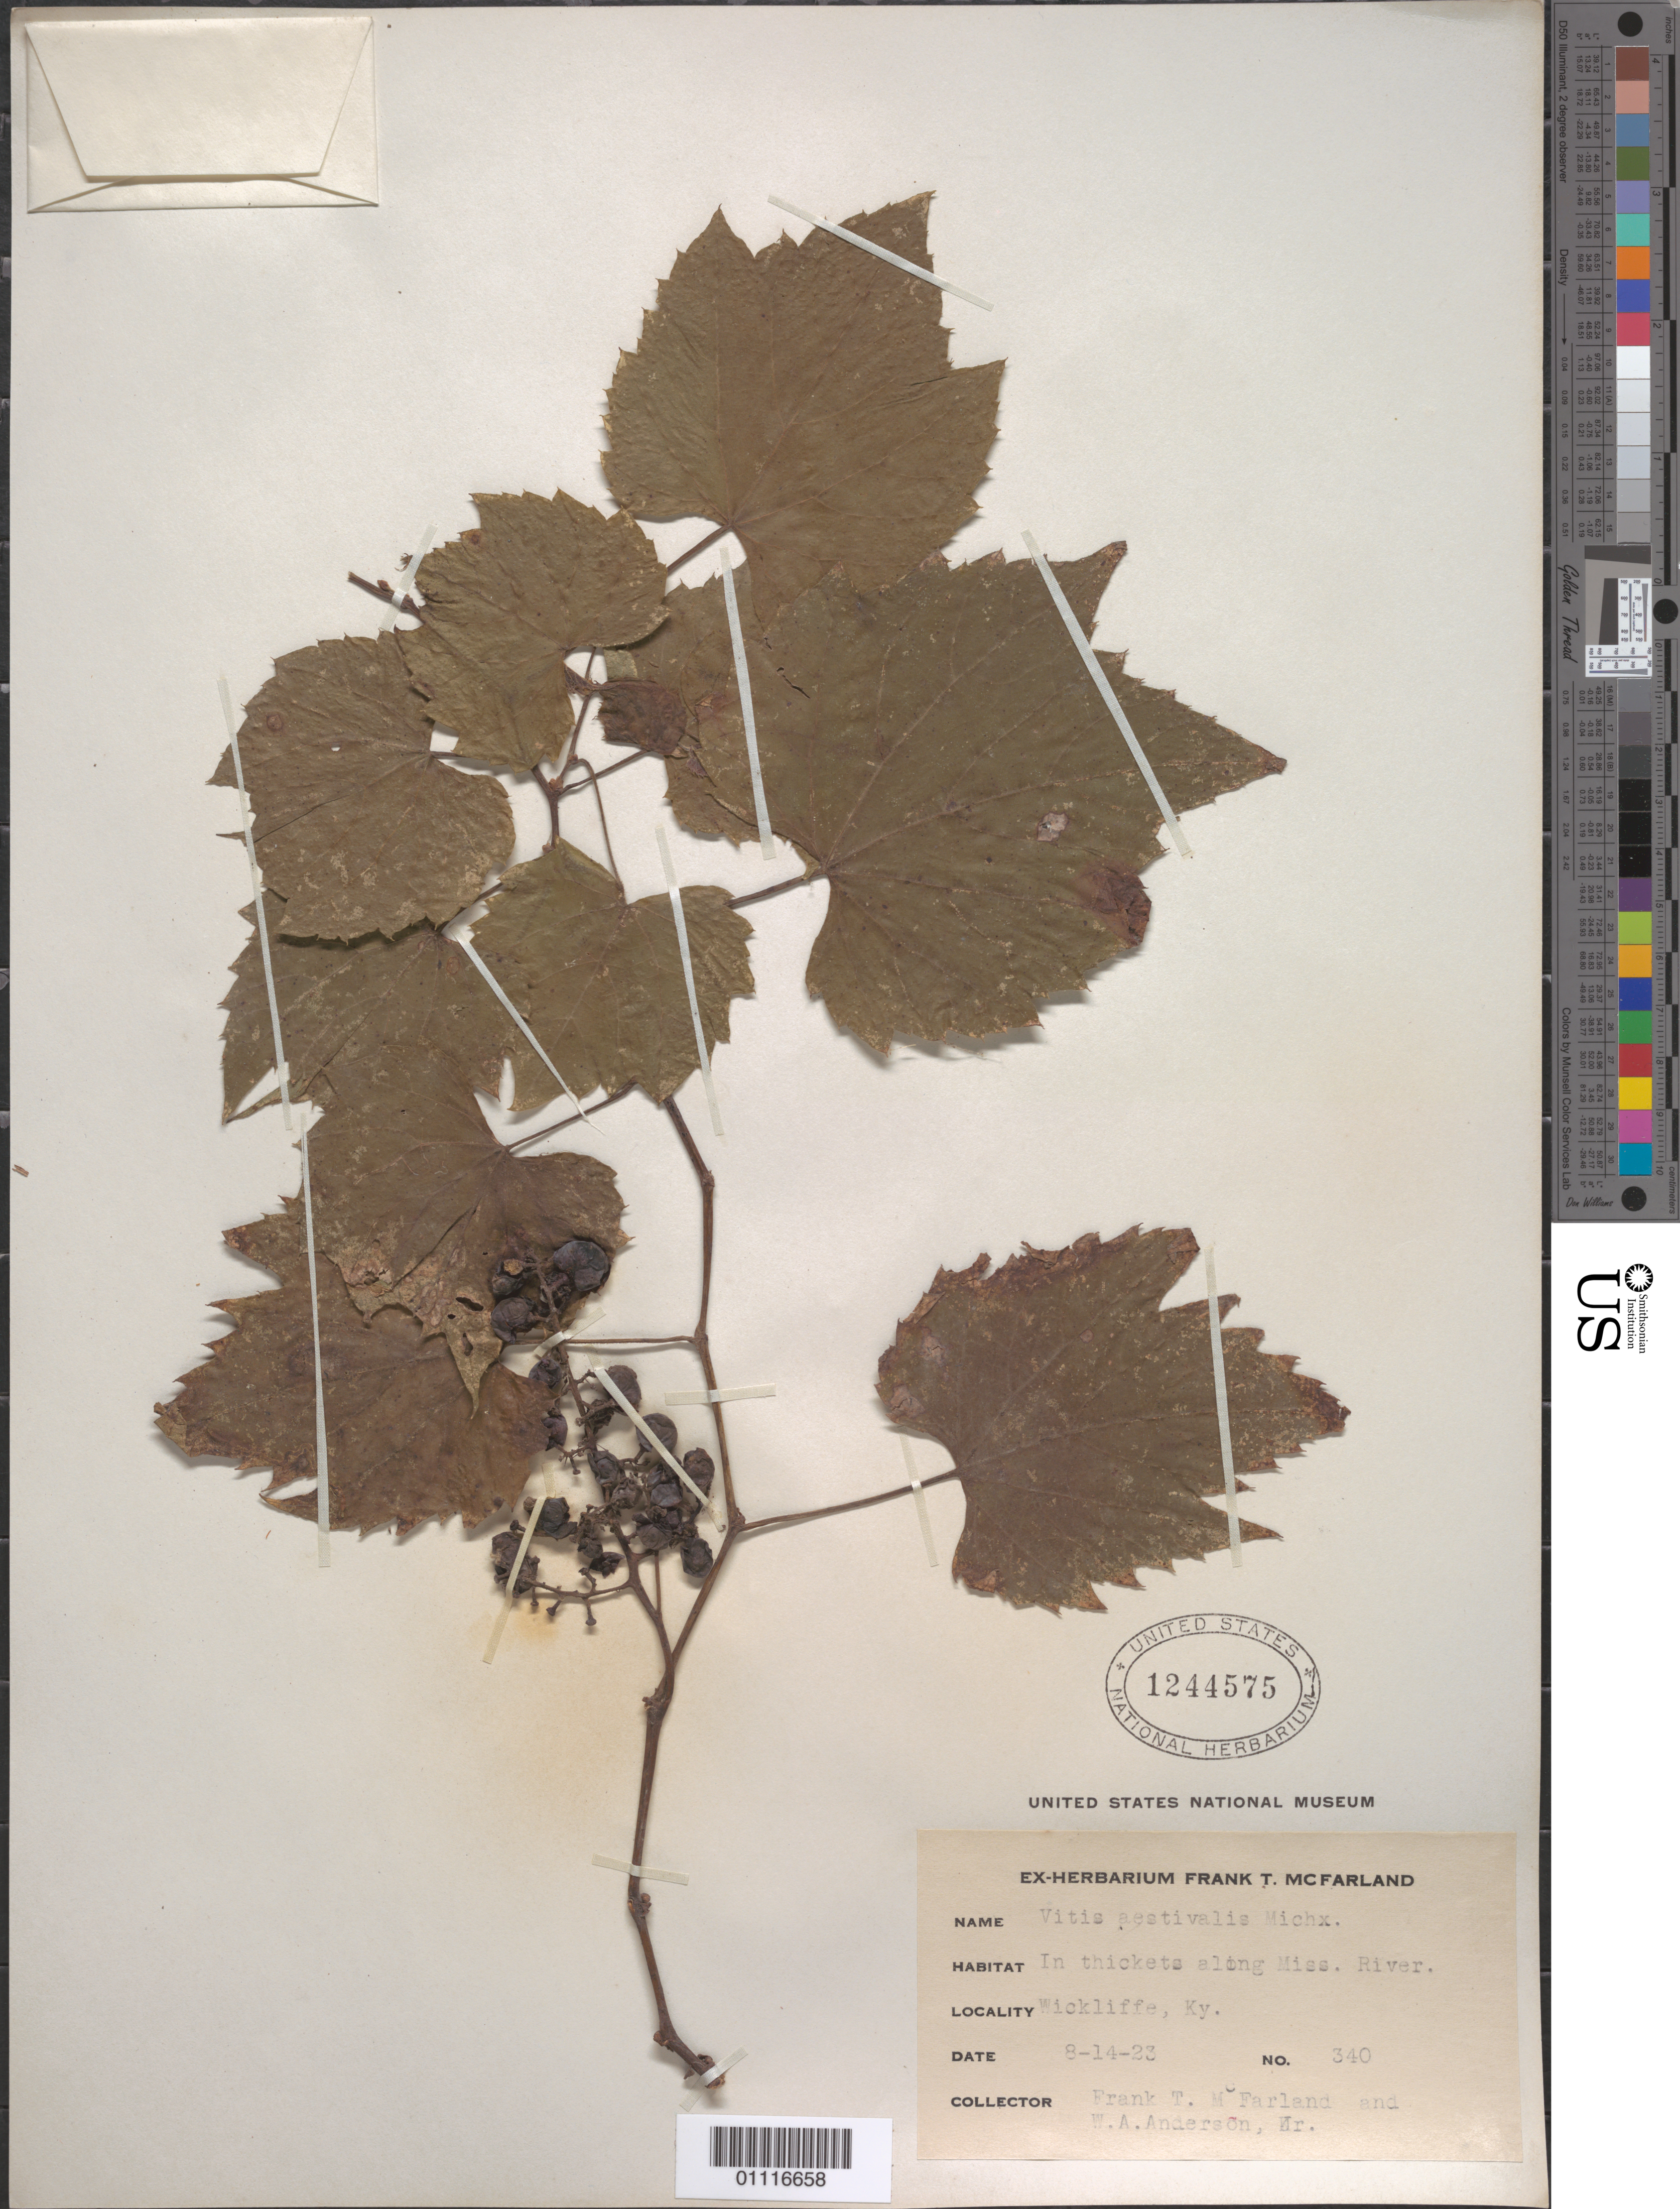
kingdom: Plantae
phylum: Tracheophyta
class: Magnoliopsida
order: Vitales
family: Vitaceae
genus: Vitis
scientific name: Vitis aestivalis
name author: Michx.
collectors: F. McFarland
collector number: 340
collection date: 1923-09-14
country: United States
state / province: Kentucky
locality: Wickliffe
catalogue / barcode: US 1244575